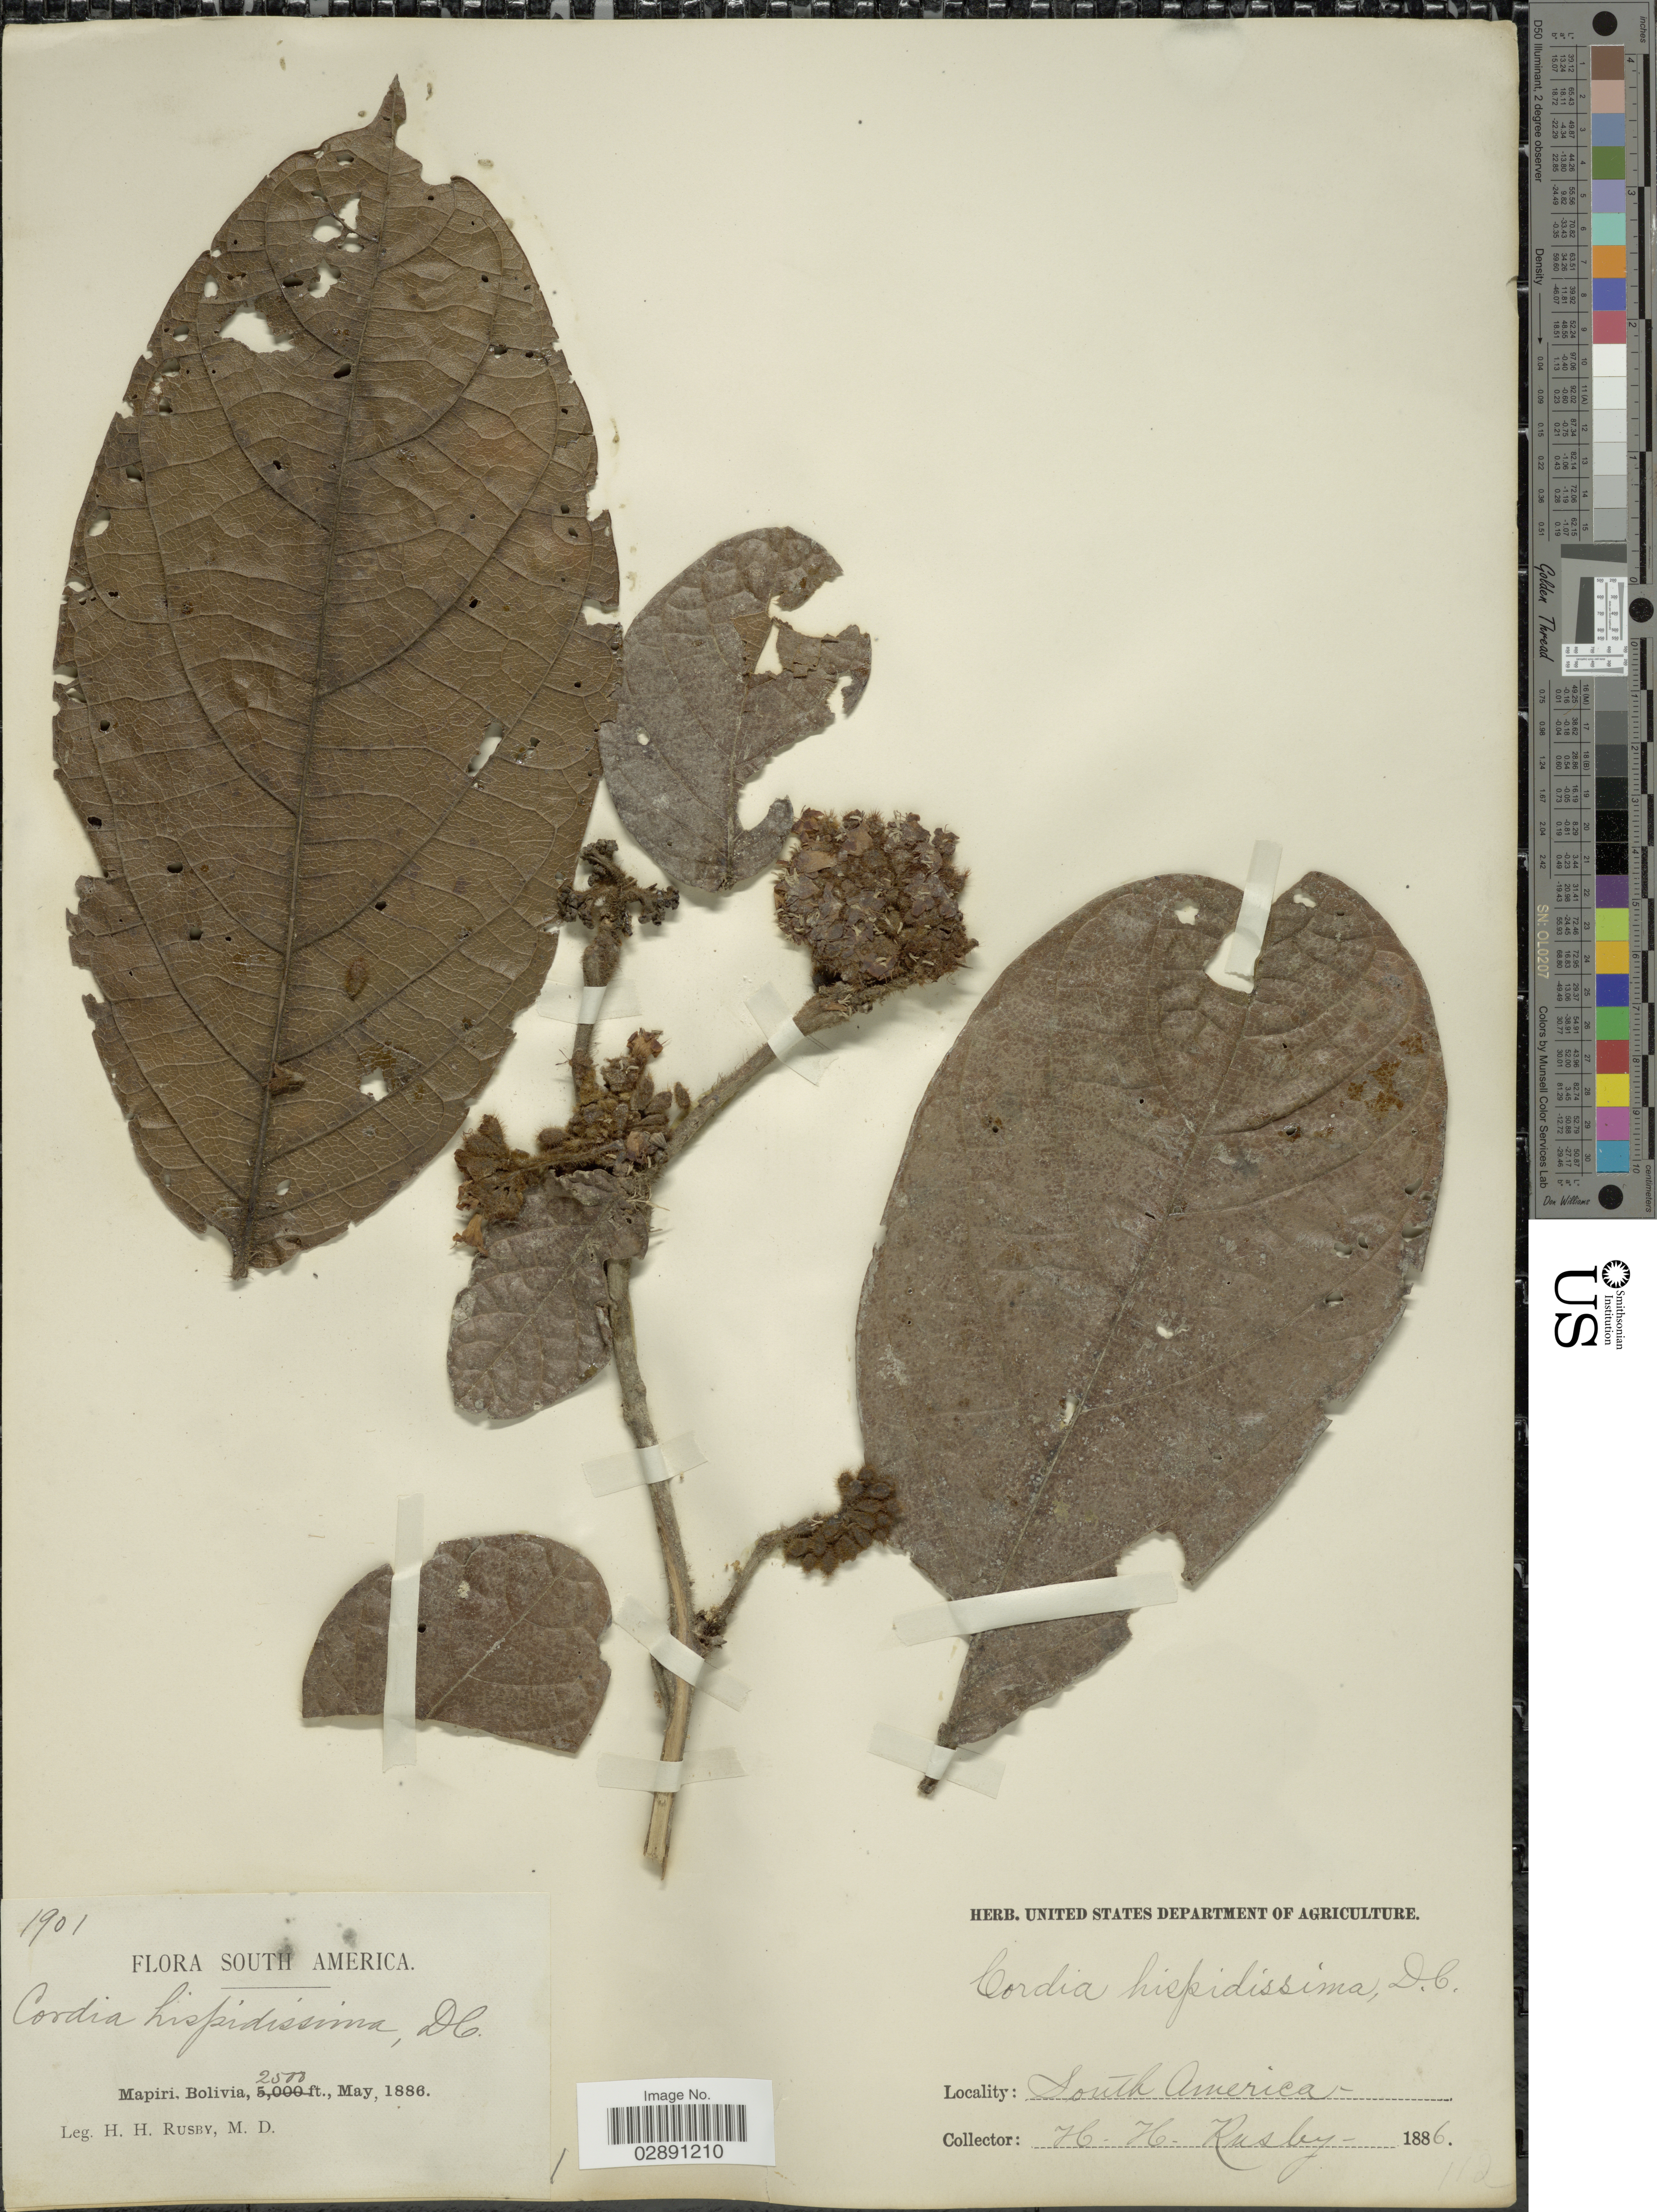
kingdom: Plantae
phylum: Tracheophyta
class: Magnoliopsida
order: Boraginales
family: Cordiaceae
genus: Cordia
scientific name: Cordia nodosa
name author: Lam.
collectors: H. H. Rusby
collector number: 1901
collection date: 1886-05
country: Bolivia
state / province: La Páz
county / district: Larecaja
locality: Mapiri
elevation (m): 762